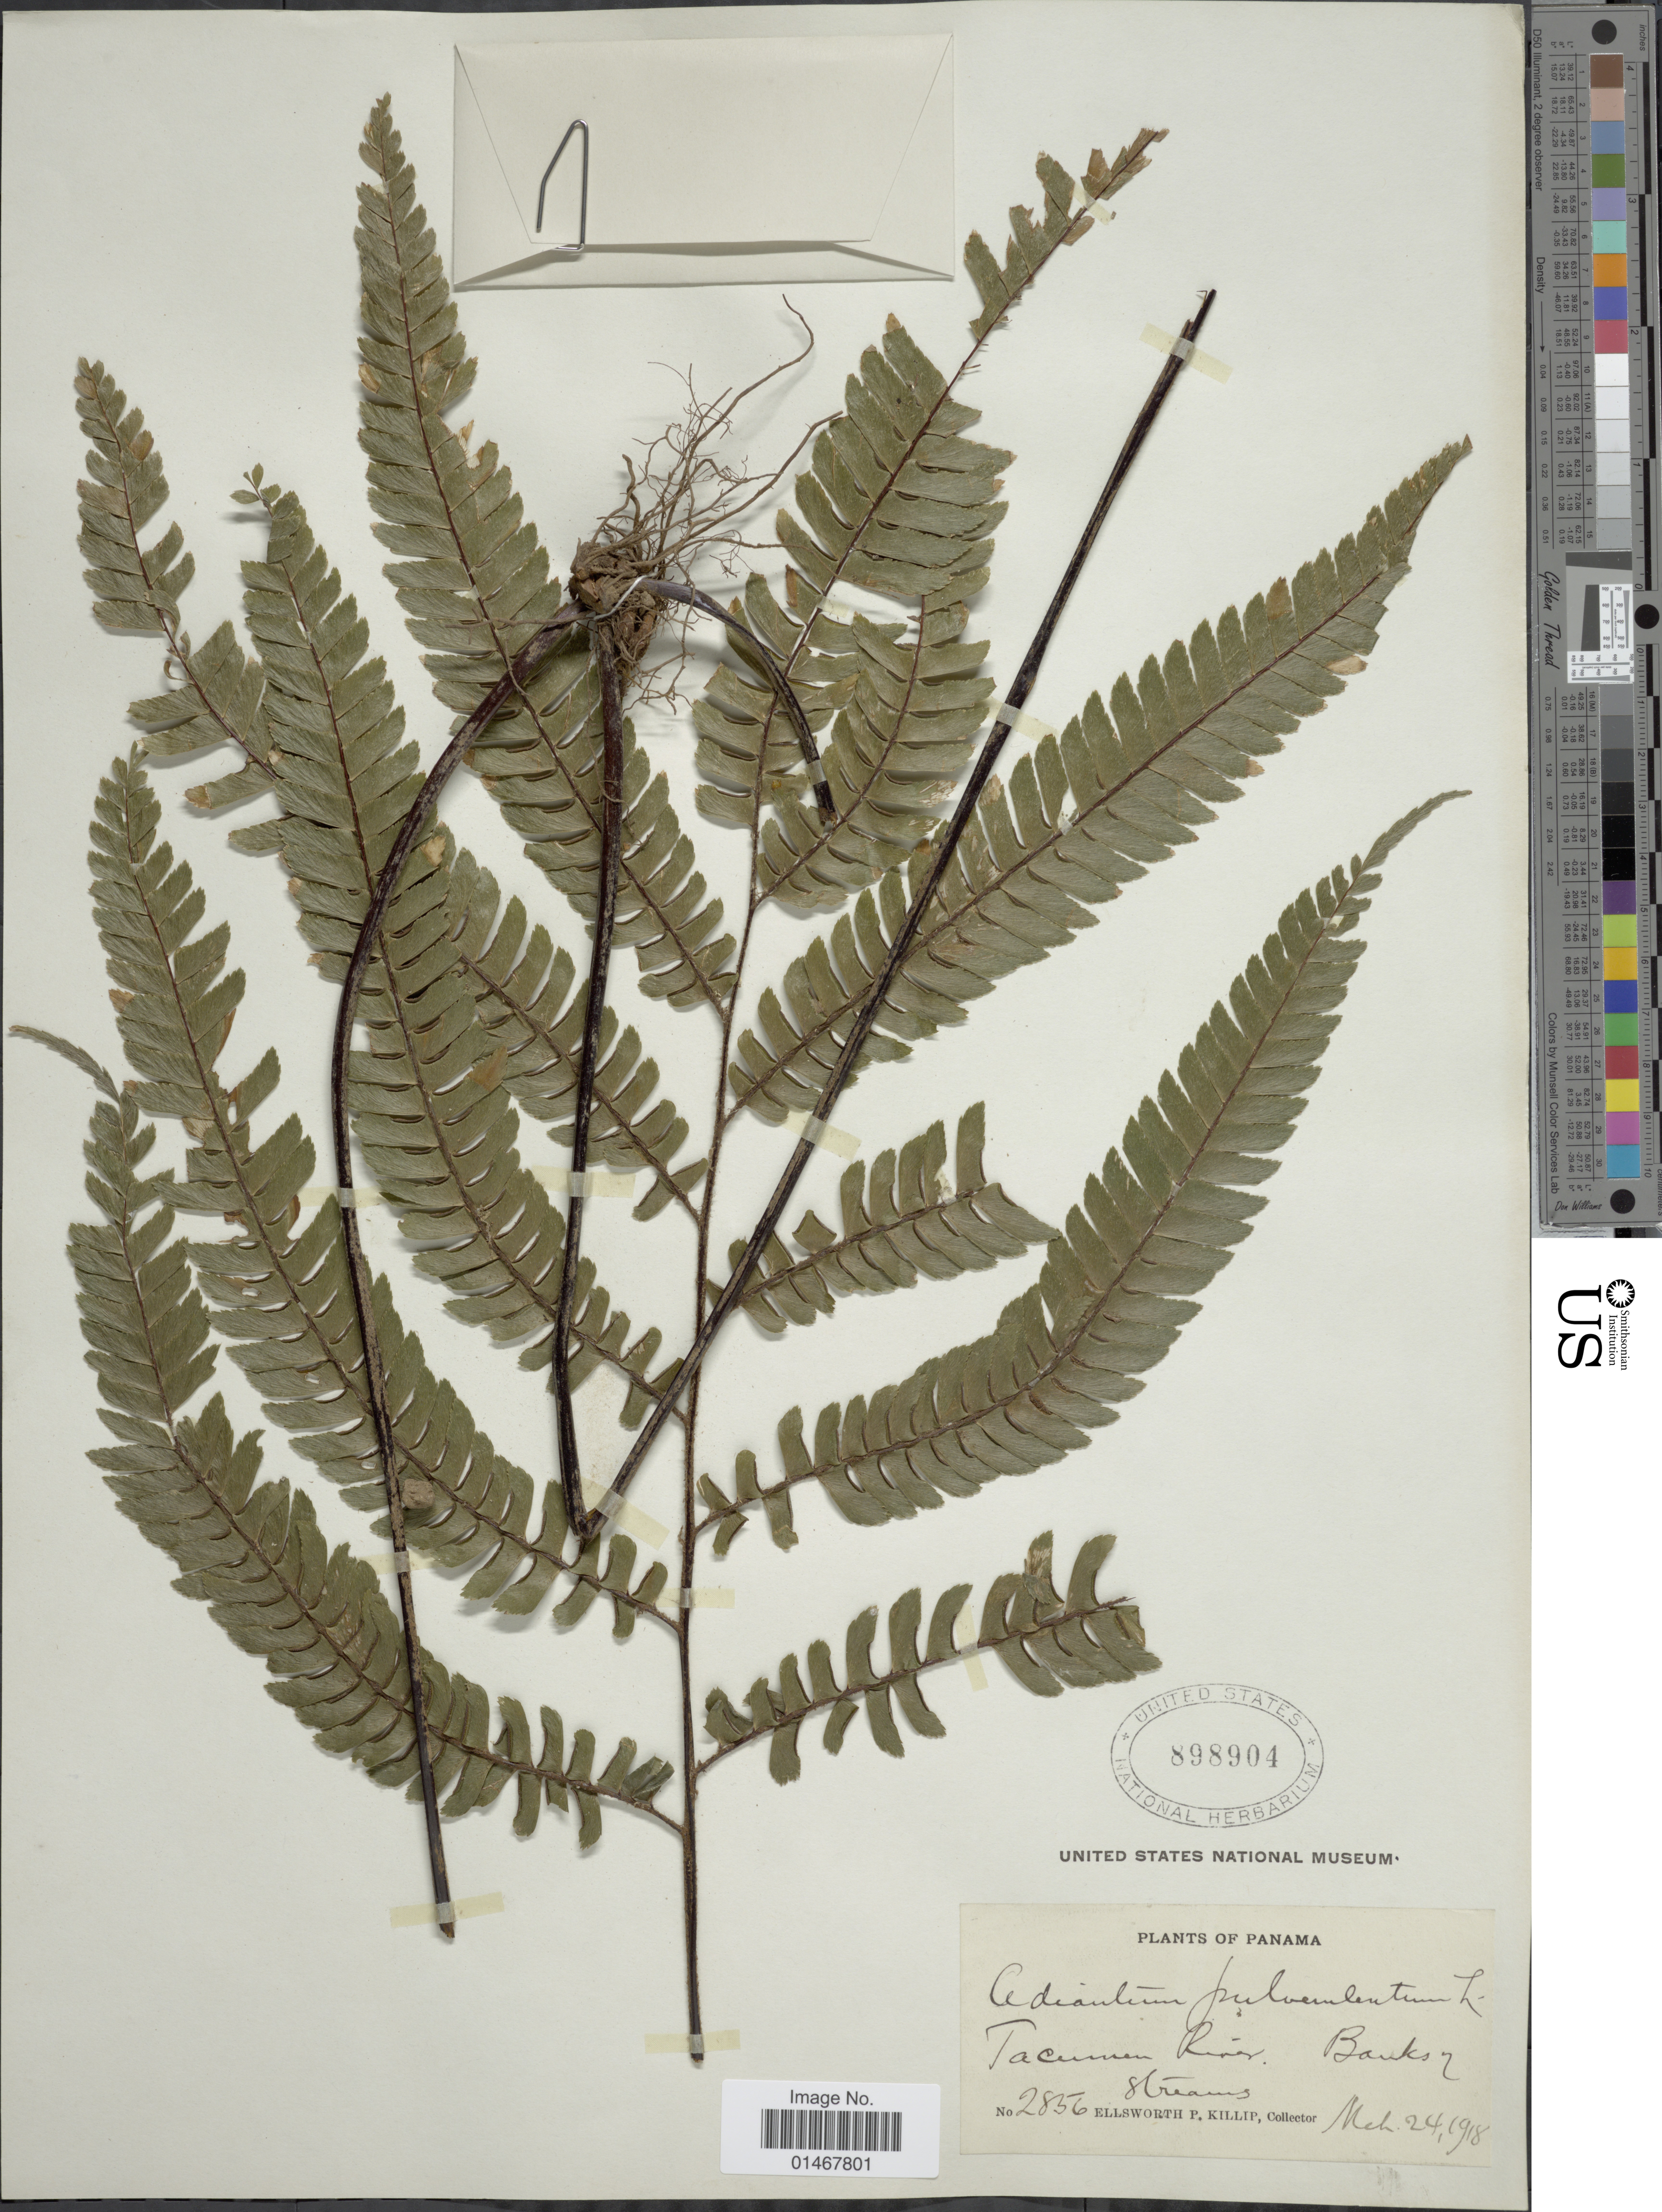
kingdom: Plantae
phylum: Tracheophyta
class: Polypodiopsida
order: Polypodiales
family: Pteridaceae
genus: Adiantum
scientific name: Adiantum pulverulentum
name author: L.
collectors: E. P. Killip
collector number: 2856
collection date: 1918-03-24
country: Panama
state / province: Panama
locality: Tocumen River. Banks of stream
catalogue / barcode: US 898904